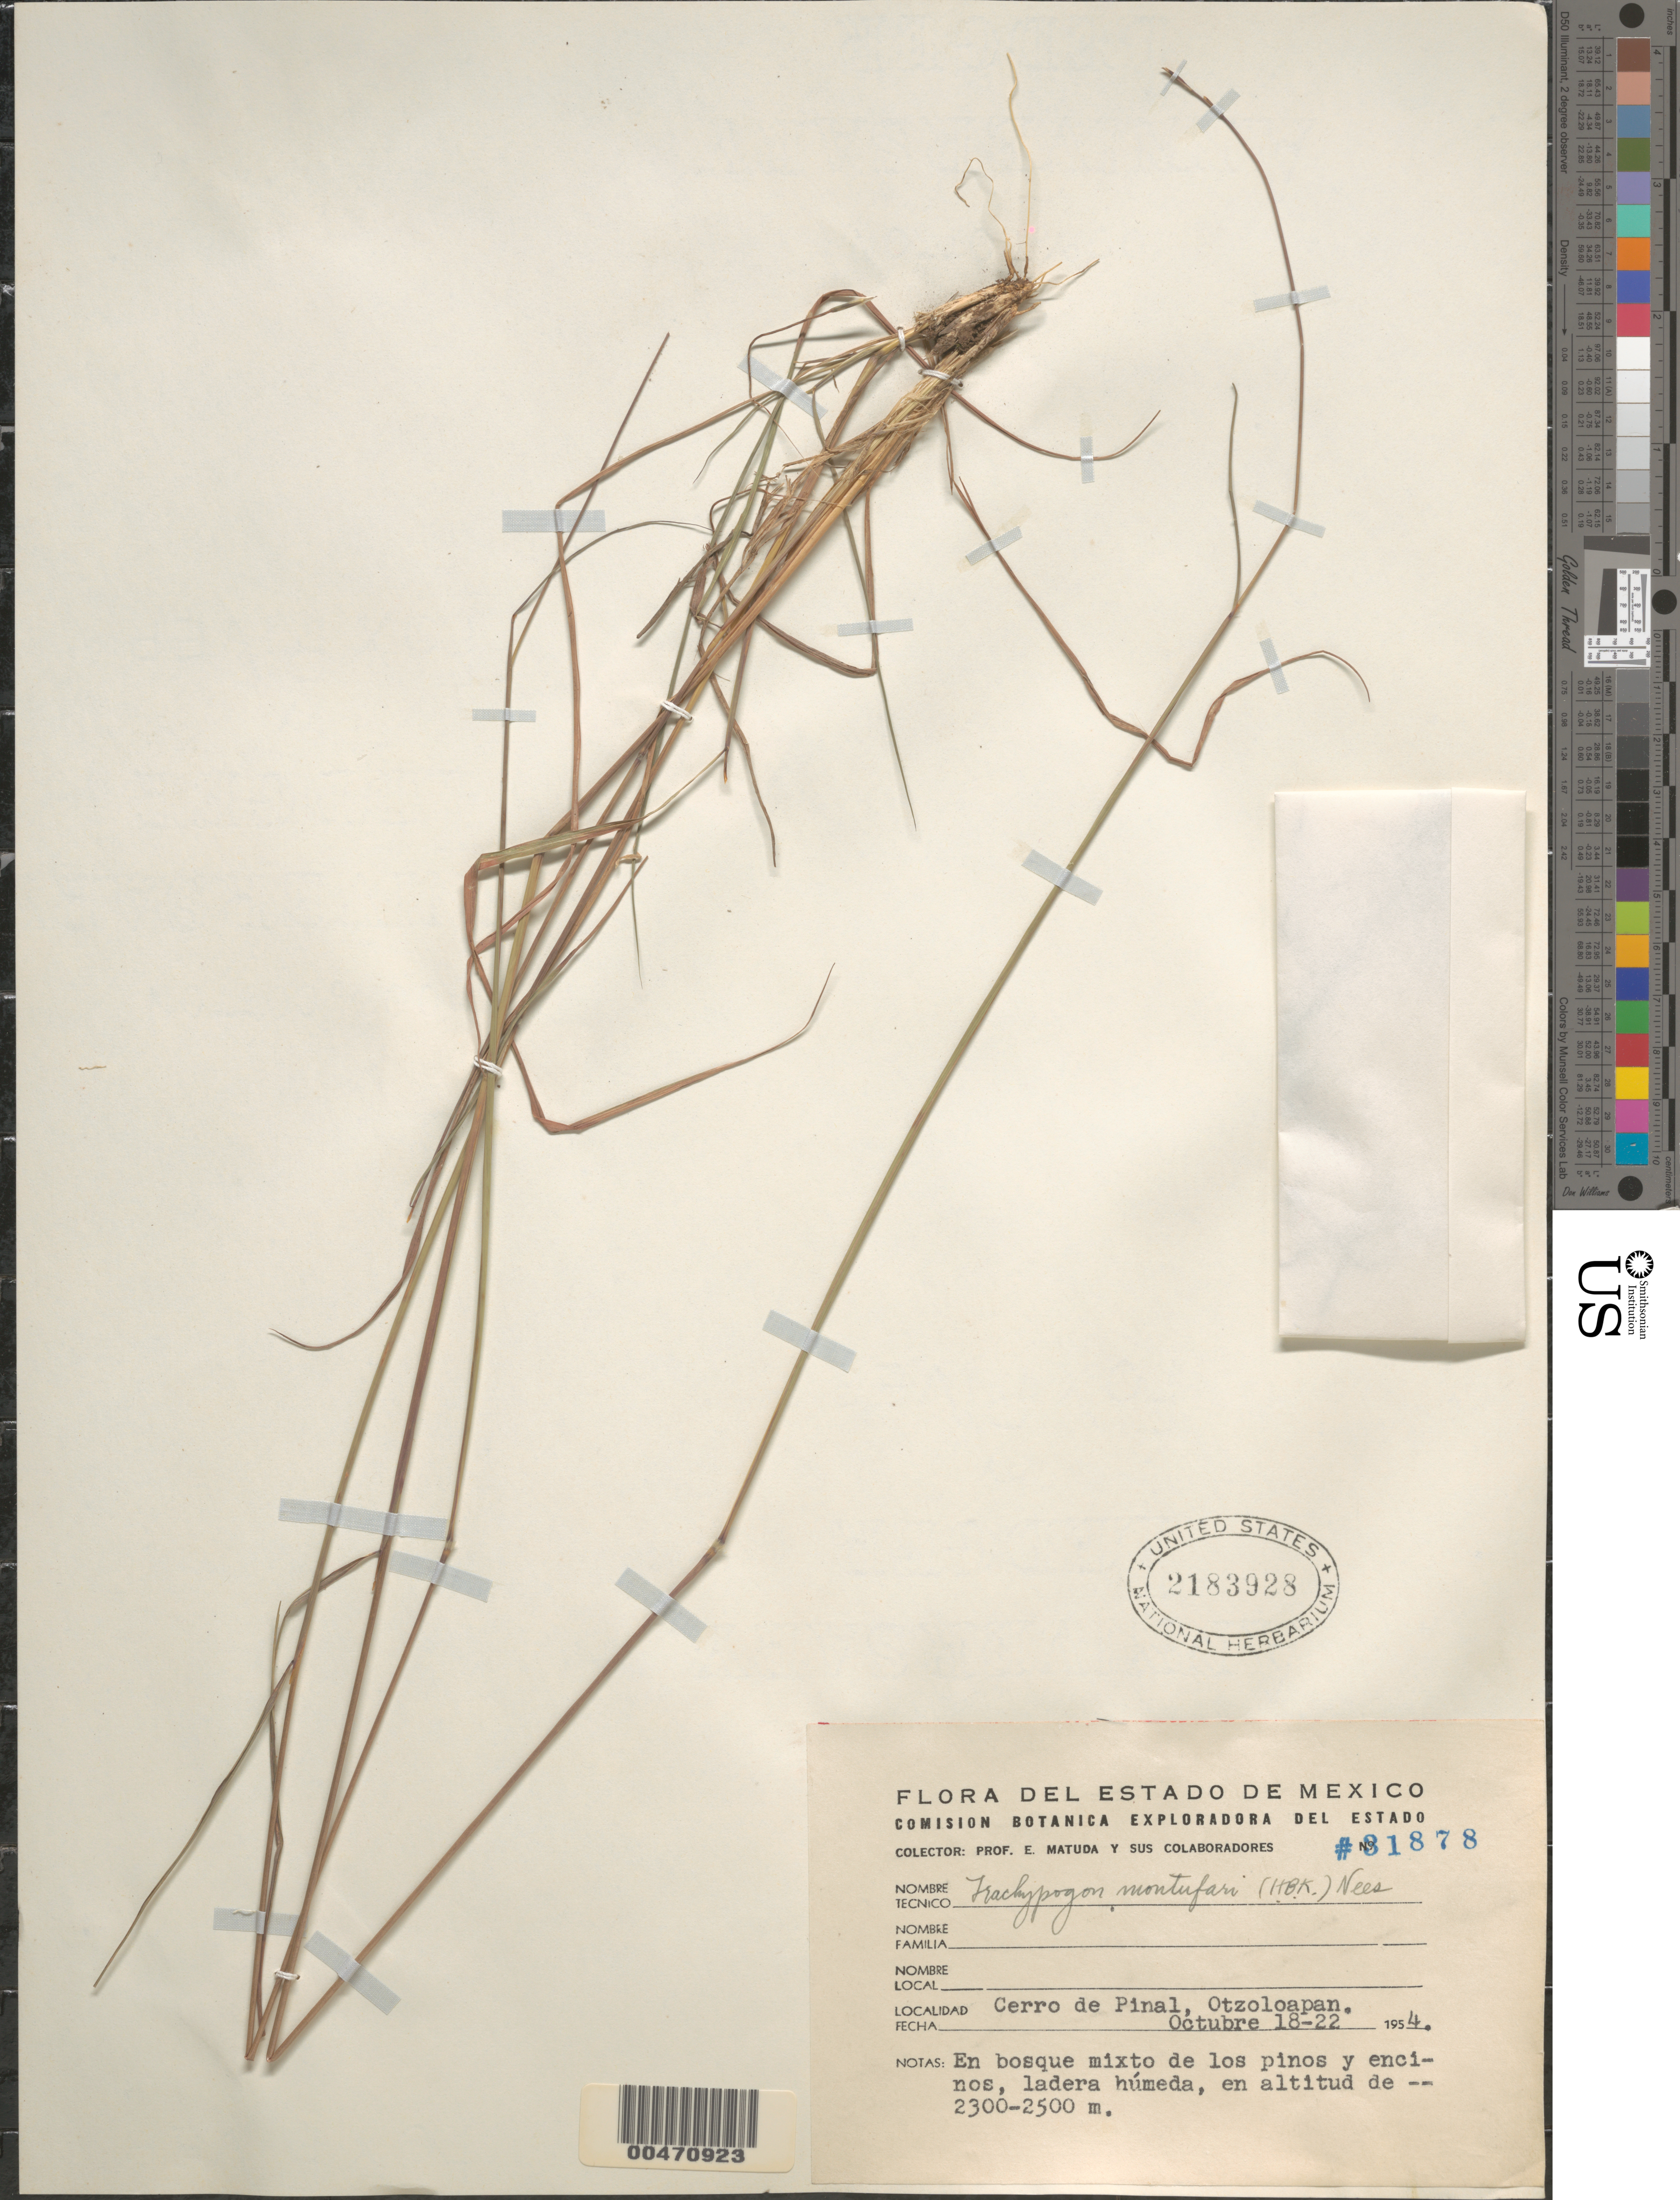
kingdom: Plantae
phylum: Tracheophyta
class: Liliopsida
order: Poales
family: Poaceae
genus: Trachypogon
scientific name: Trachypogon montufari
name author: (Kunth) Nees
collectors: E. Matuda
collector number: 31878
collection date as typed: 18 Oct 1954 to 22 Oct 1954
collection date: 1954-10-18/1954-10-22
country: Mexico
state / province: México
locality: Cerro de Pinal, Otzoloapan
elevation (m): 2300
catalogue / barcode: US 2183928